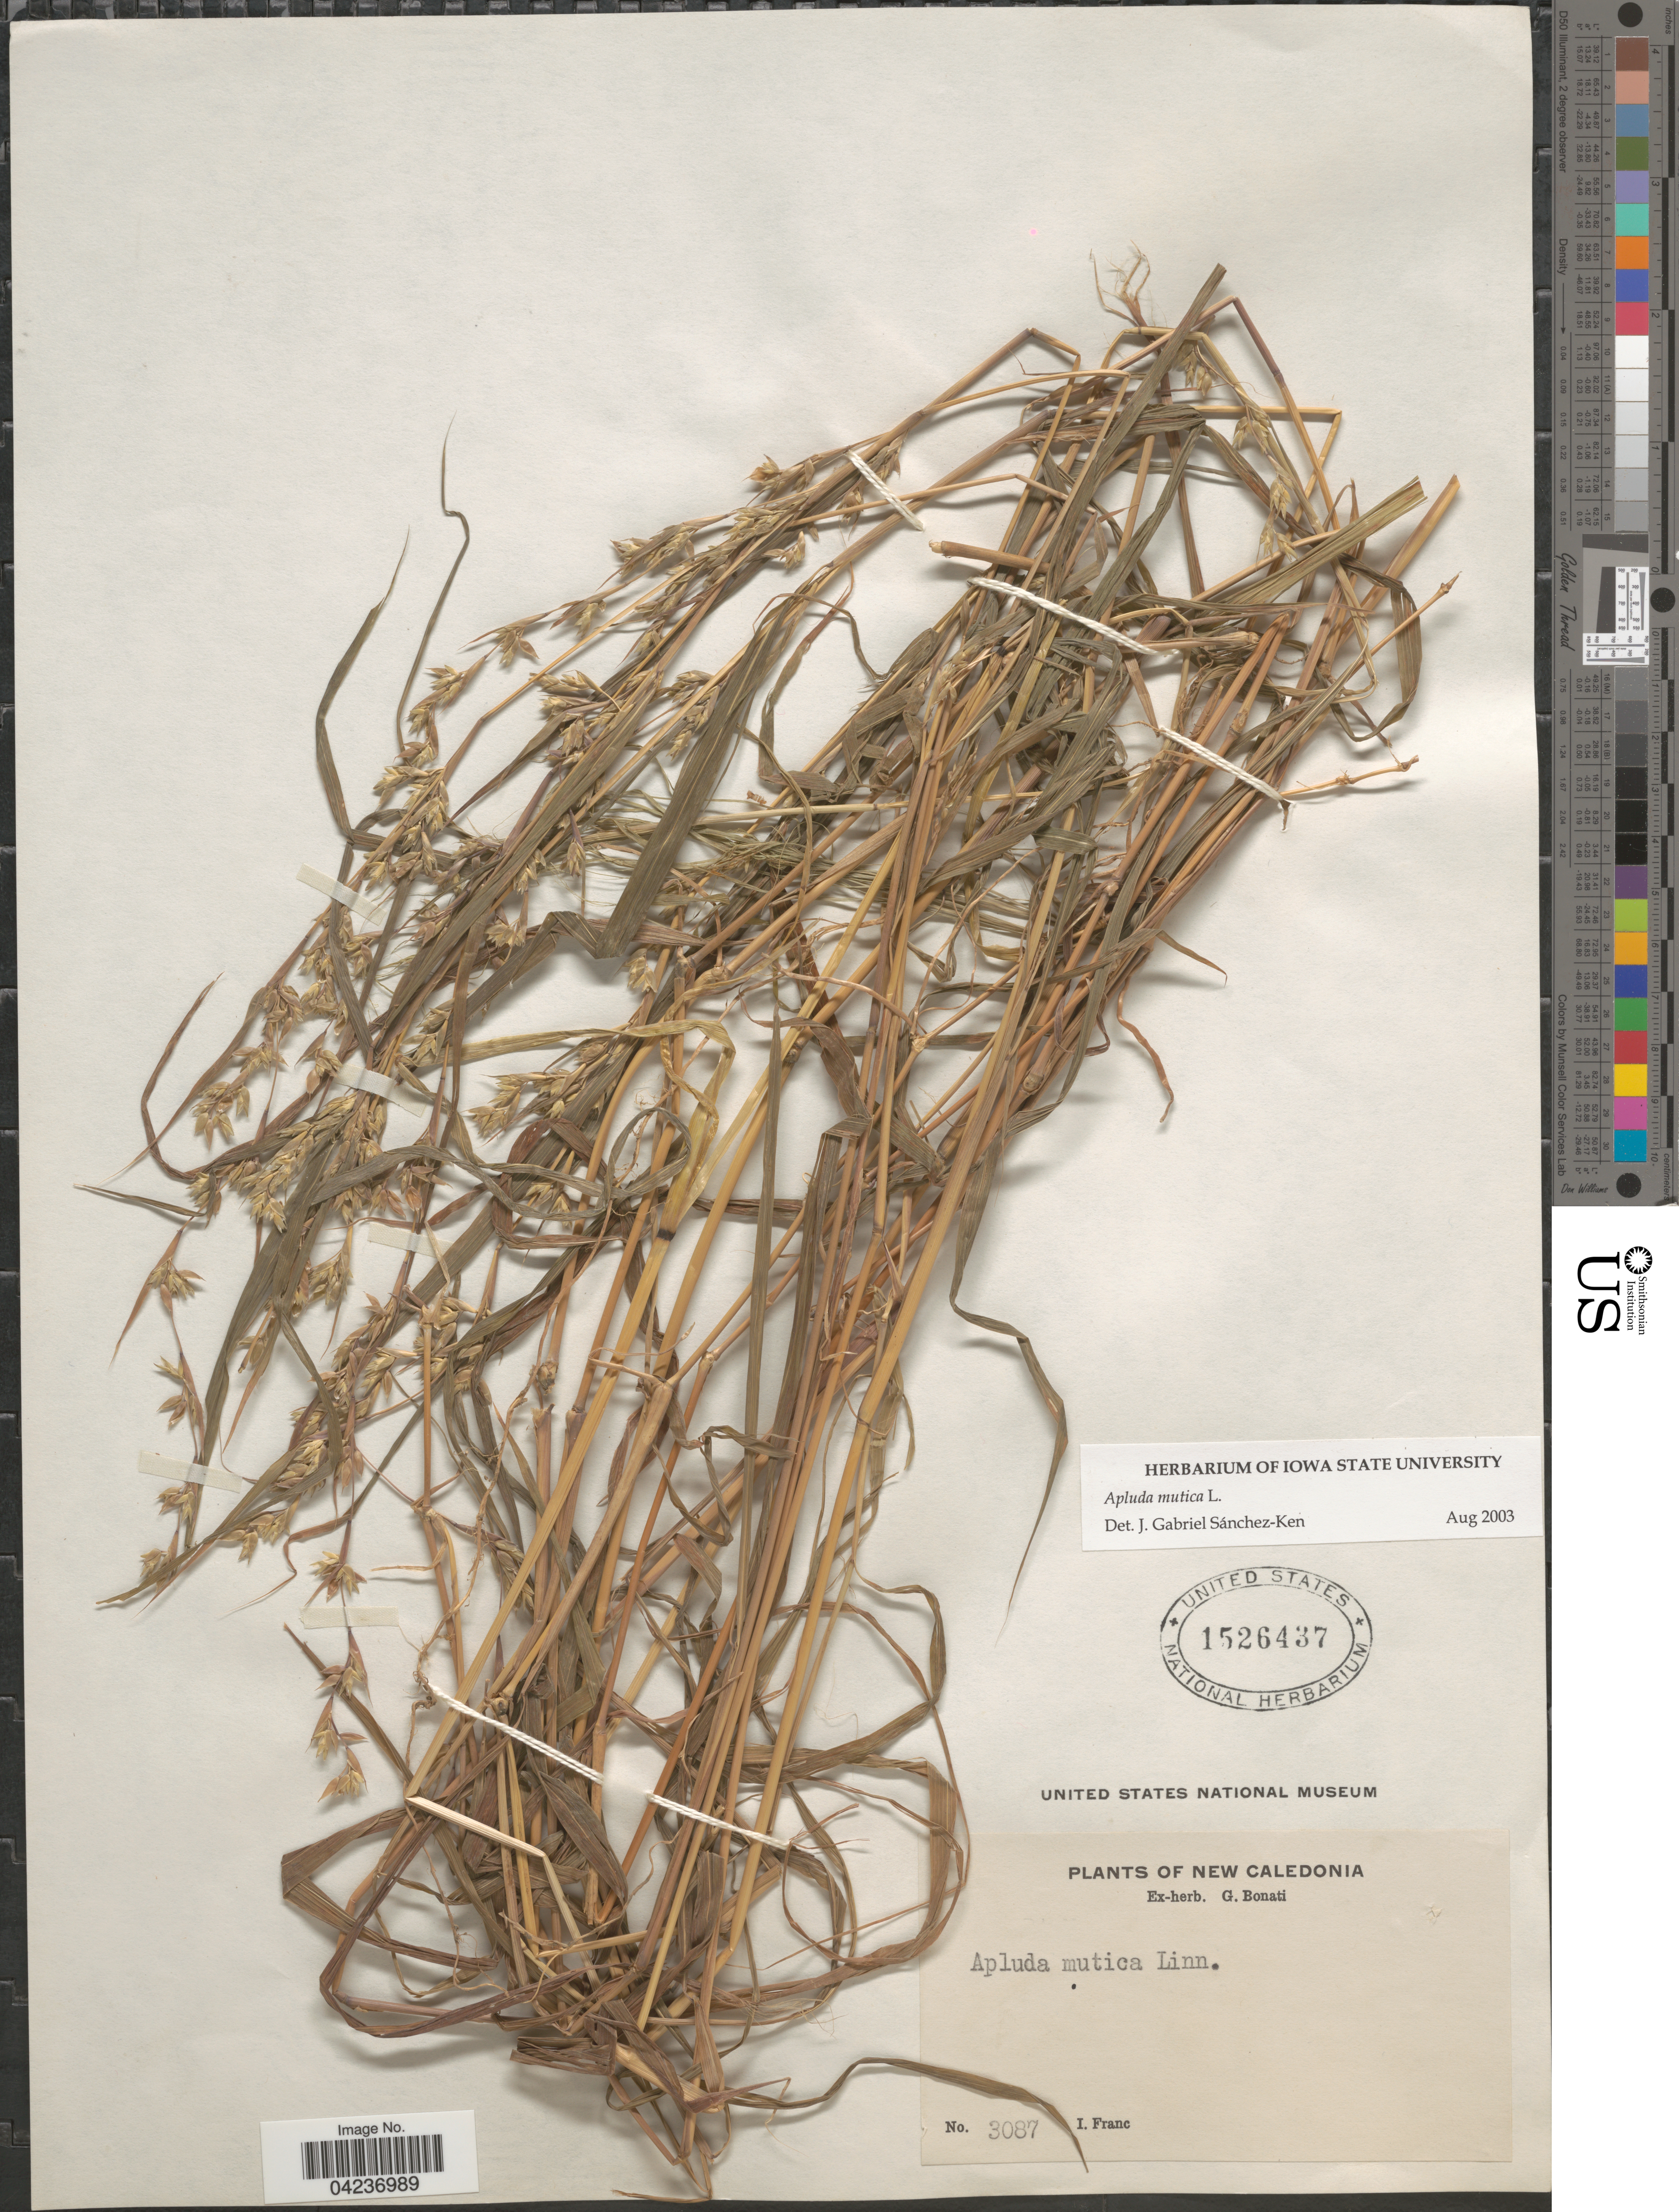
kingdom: Plantae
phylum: Tracheophyta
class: Liliopsida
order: Poales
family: Poaceae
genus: Apluda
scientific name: Apluda mutica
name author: L.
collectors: I. Franc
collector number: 3087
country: New Caledonia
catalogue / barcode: US 1526437